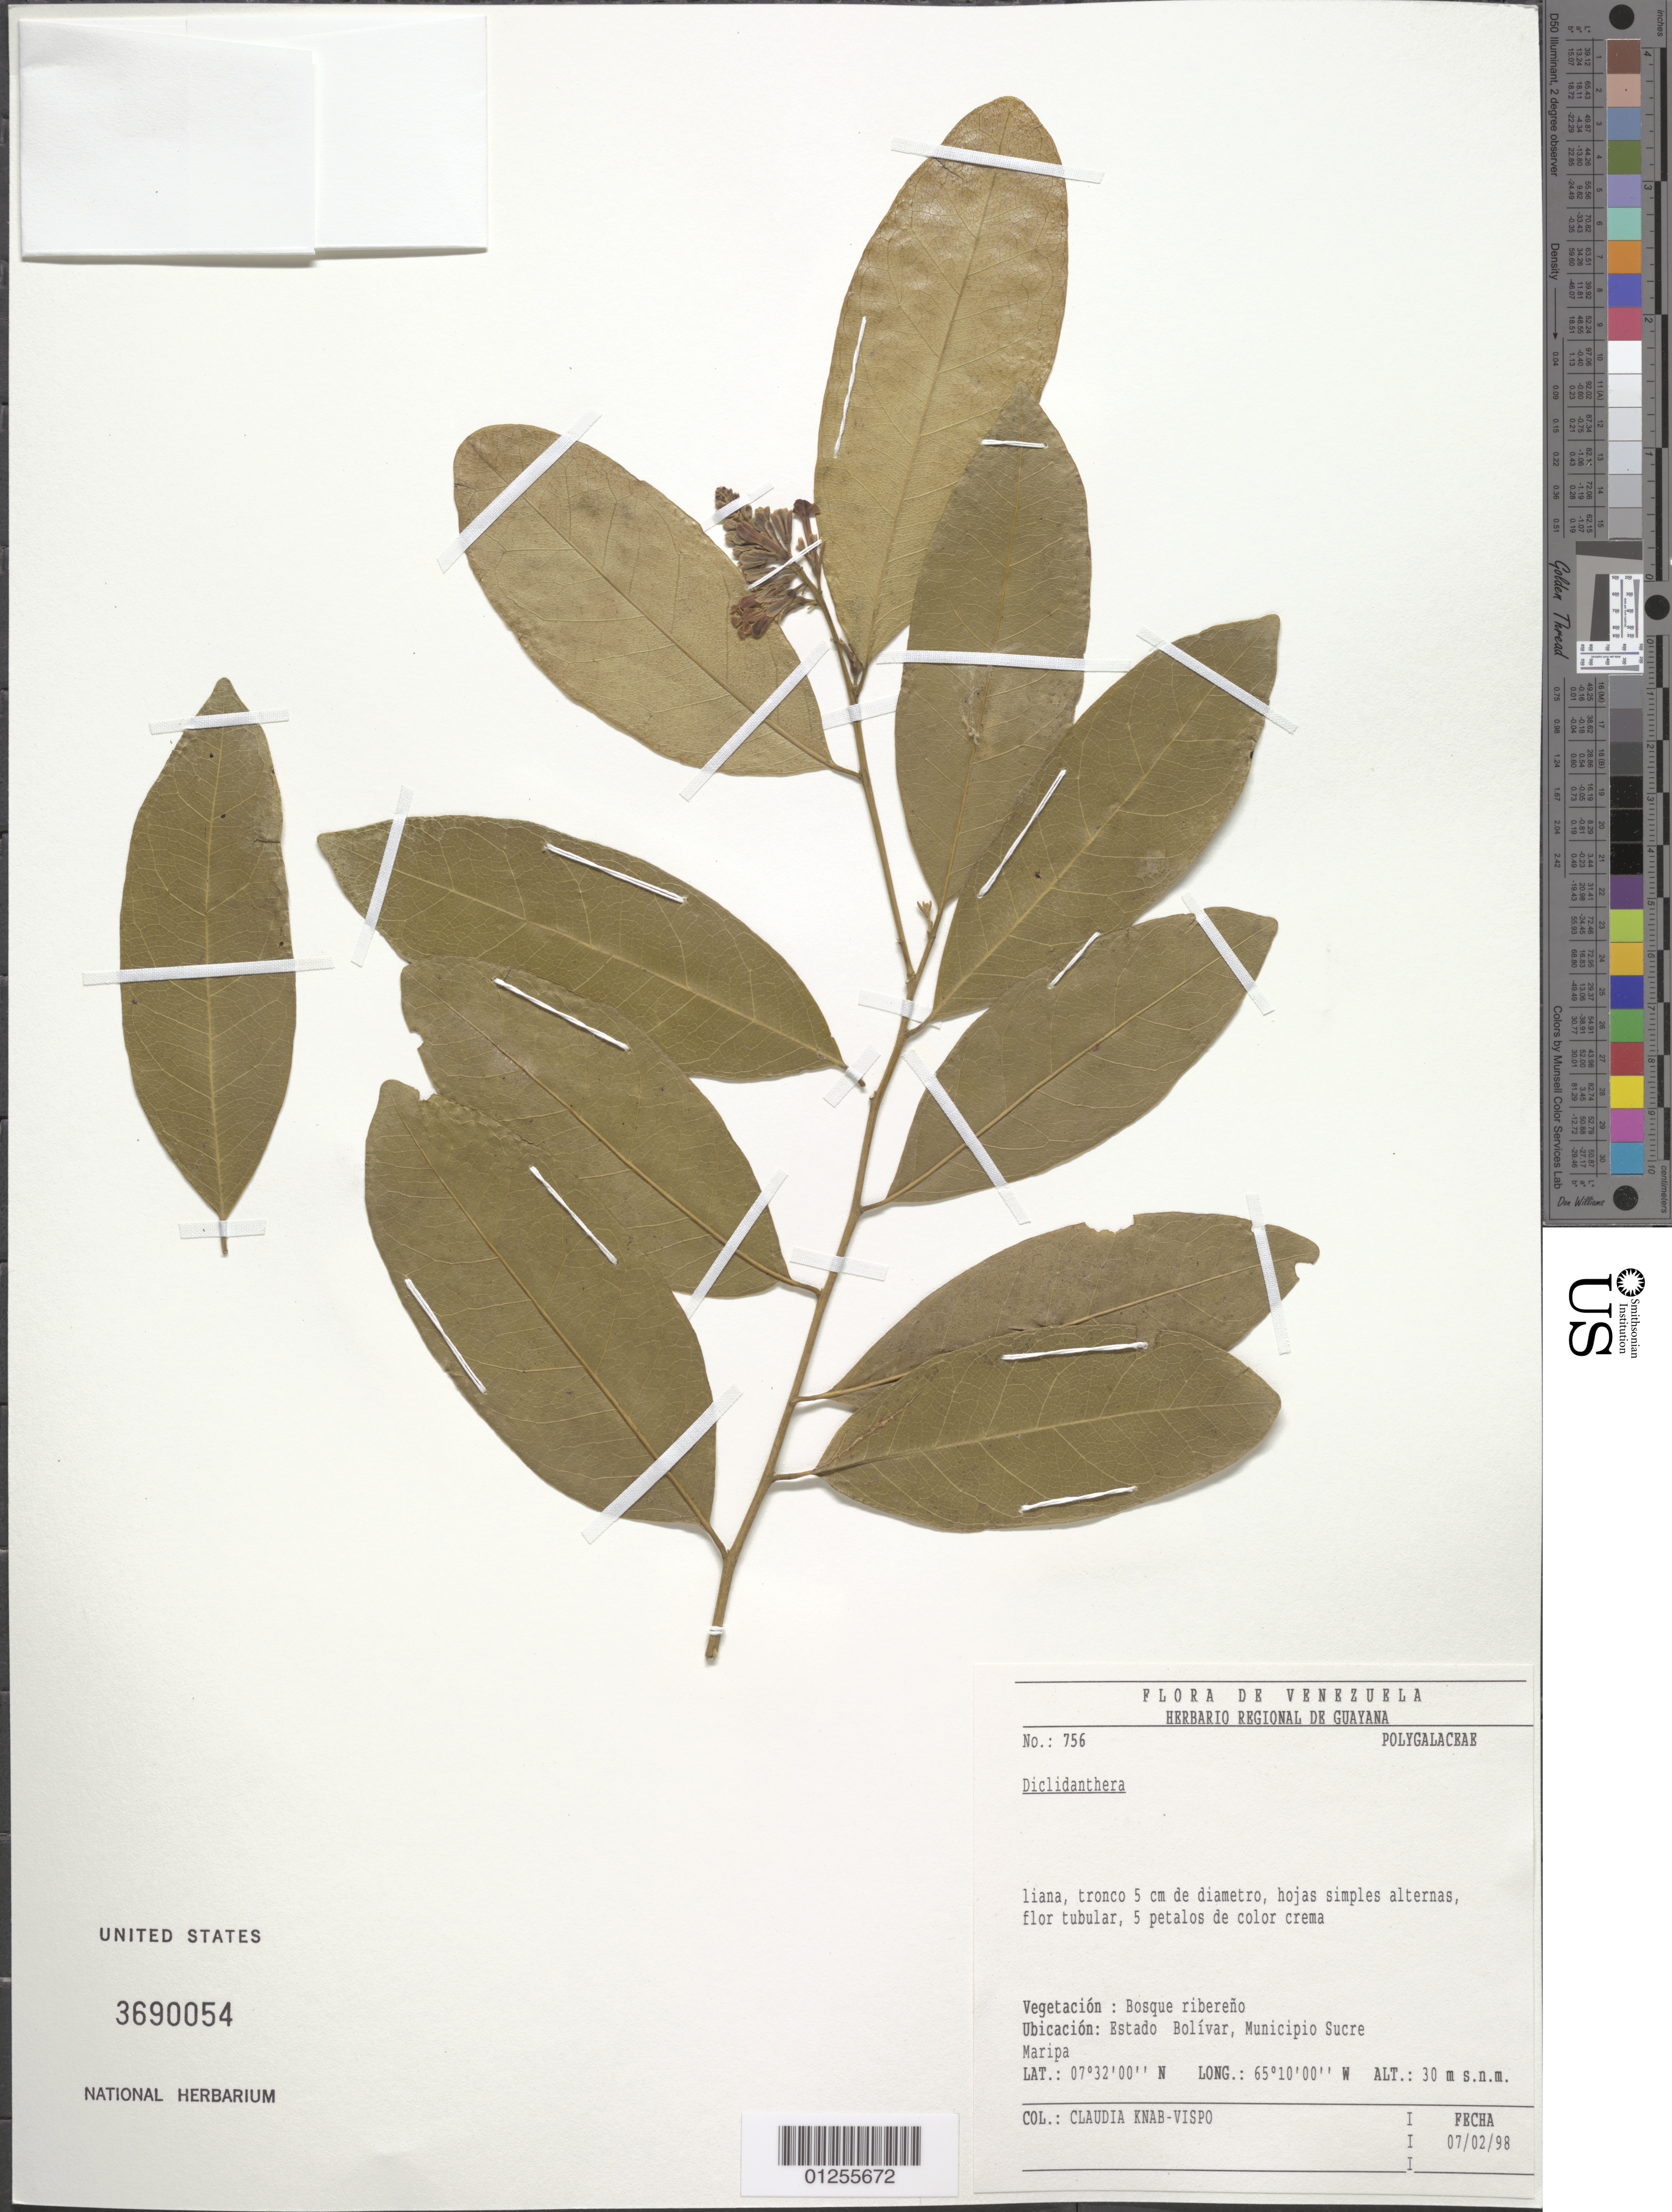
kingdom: Plantae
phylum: Tracheophyta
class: Magnoliopsida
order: Fabales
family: Polygalaceae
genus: Diclidanthera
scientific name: Diclidanthera sp. nov.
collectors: C. Knab-Vispo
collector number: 756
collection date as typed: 07/02/98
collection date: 1998-02-07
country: Venezuela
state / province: Bolívar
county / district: Sucre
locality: Maripa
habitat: Bosque ribereno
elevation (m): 30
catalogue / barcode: US 3690054